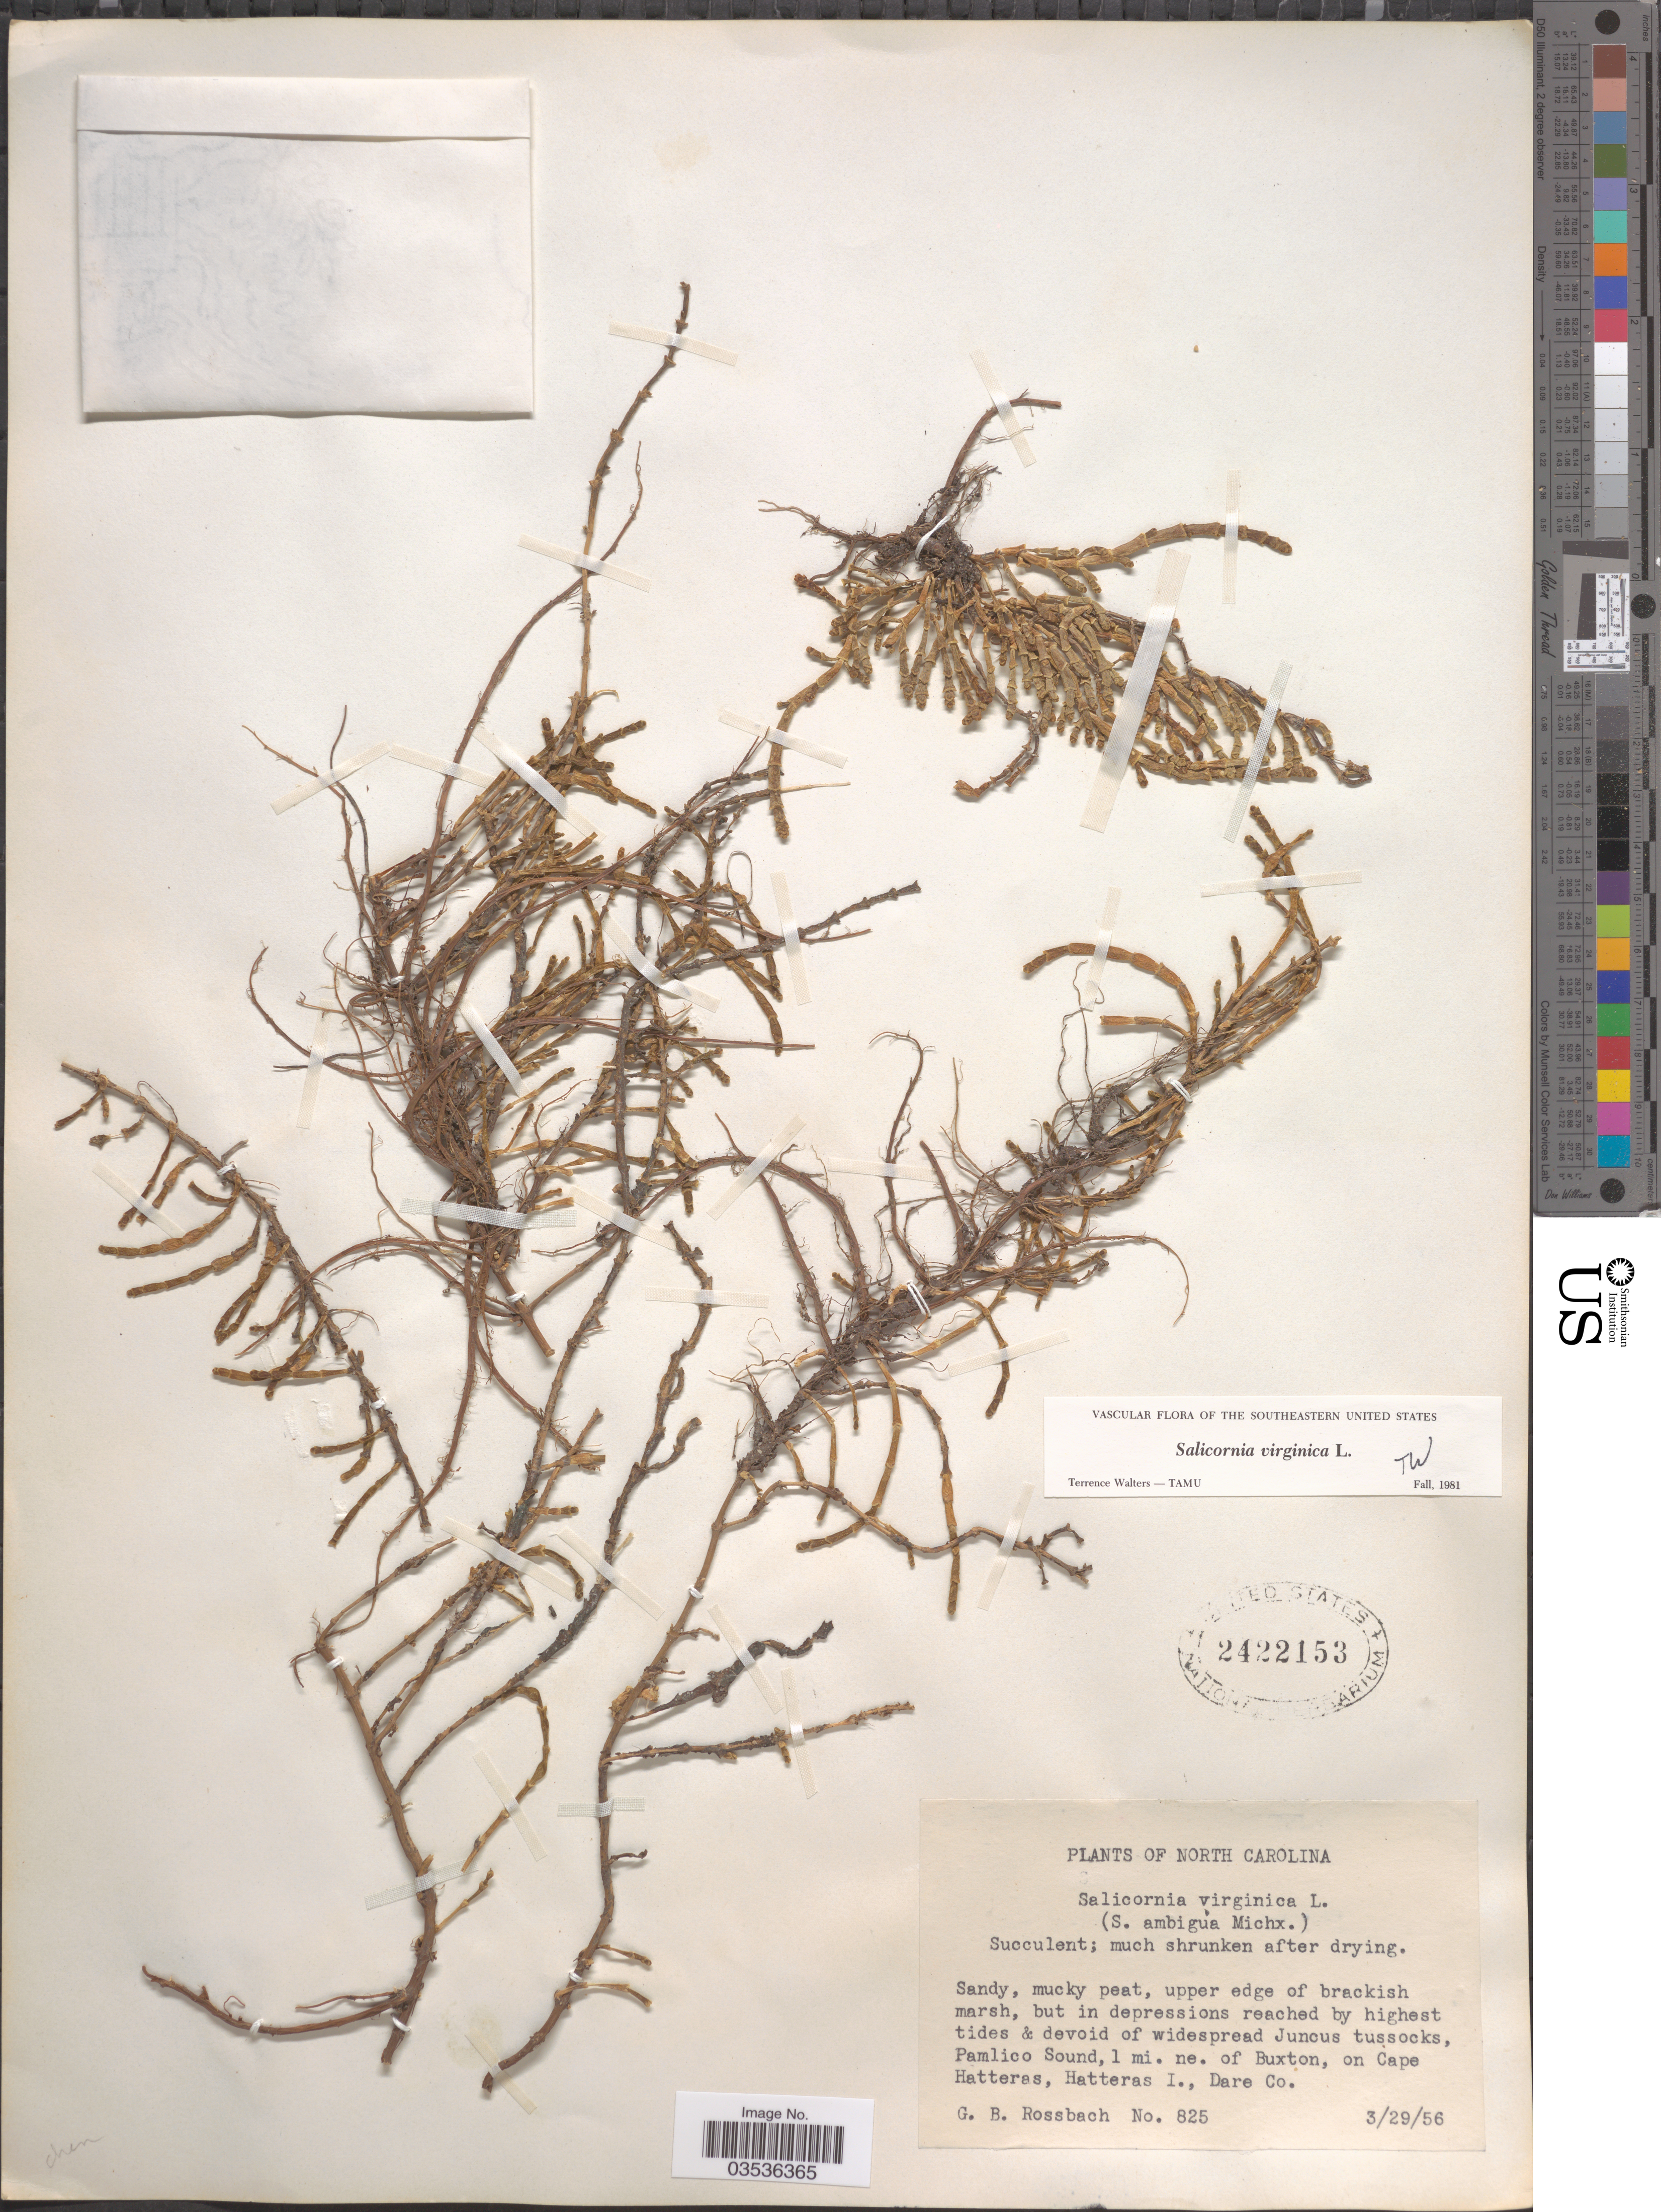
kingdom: Plantae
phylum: Tracheophyta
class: Magnoliopsida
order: Caryophyllales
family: Amaranthaceae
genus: Salicornia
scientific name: Salicornia ambigua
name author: Michx.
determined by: Strong, Mark T., (BOT), Smithsonian Institution - National Museum of Natural History (UNITED STATES)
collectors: G. Rossbach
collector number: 825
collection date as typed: Transcribed d/m/y: 29/3/56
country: United States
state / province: North Carolina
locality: Pamlico Sound, 1 mi. ne. of Buxton, on Cape Hatteras, Hatteras I., Dare Co.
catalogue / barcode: US 2422153